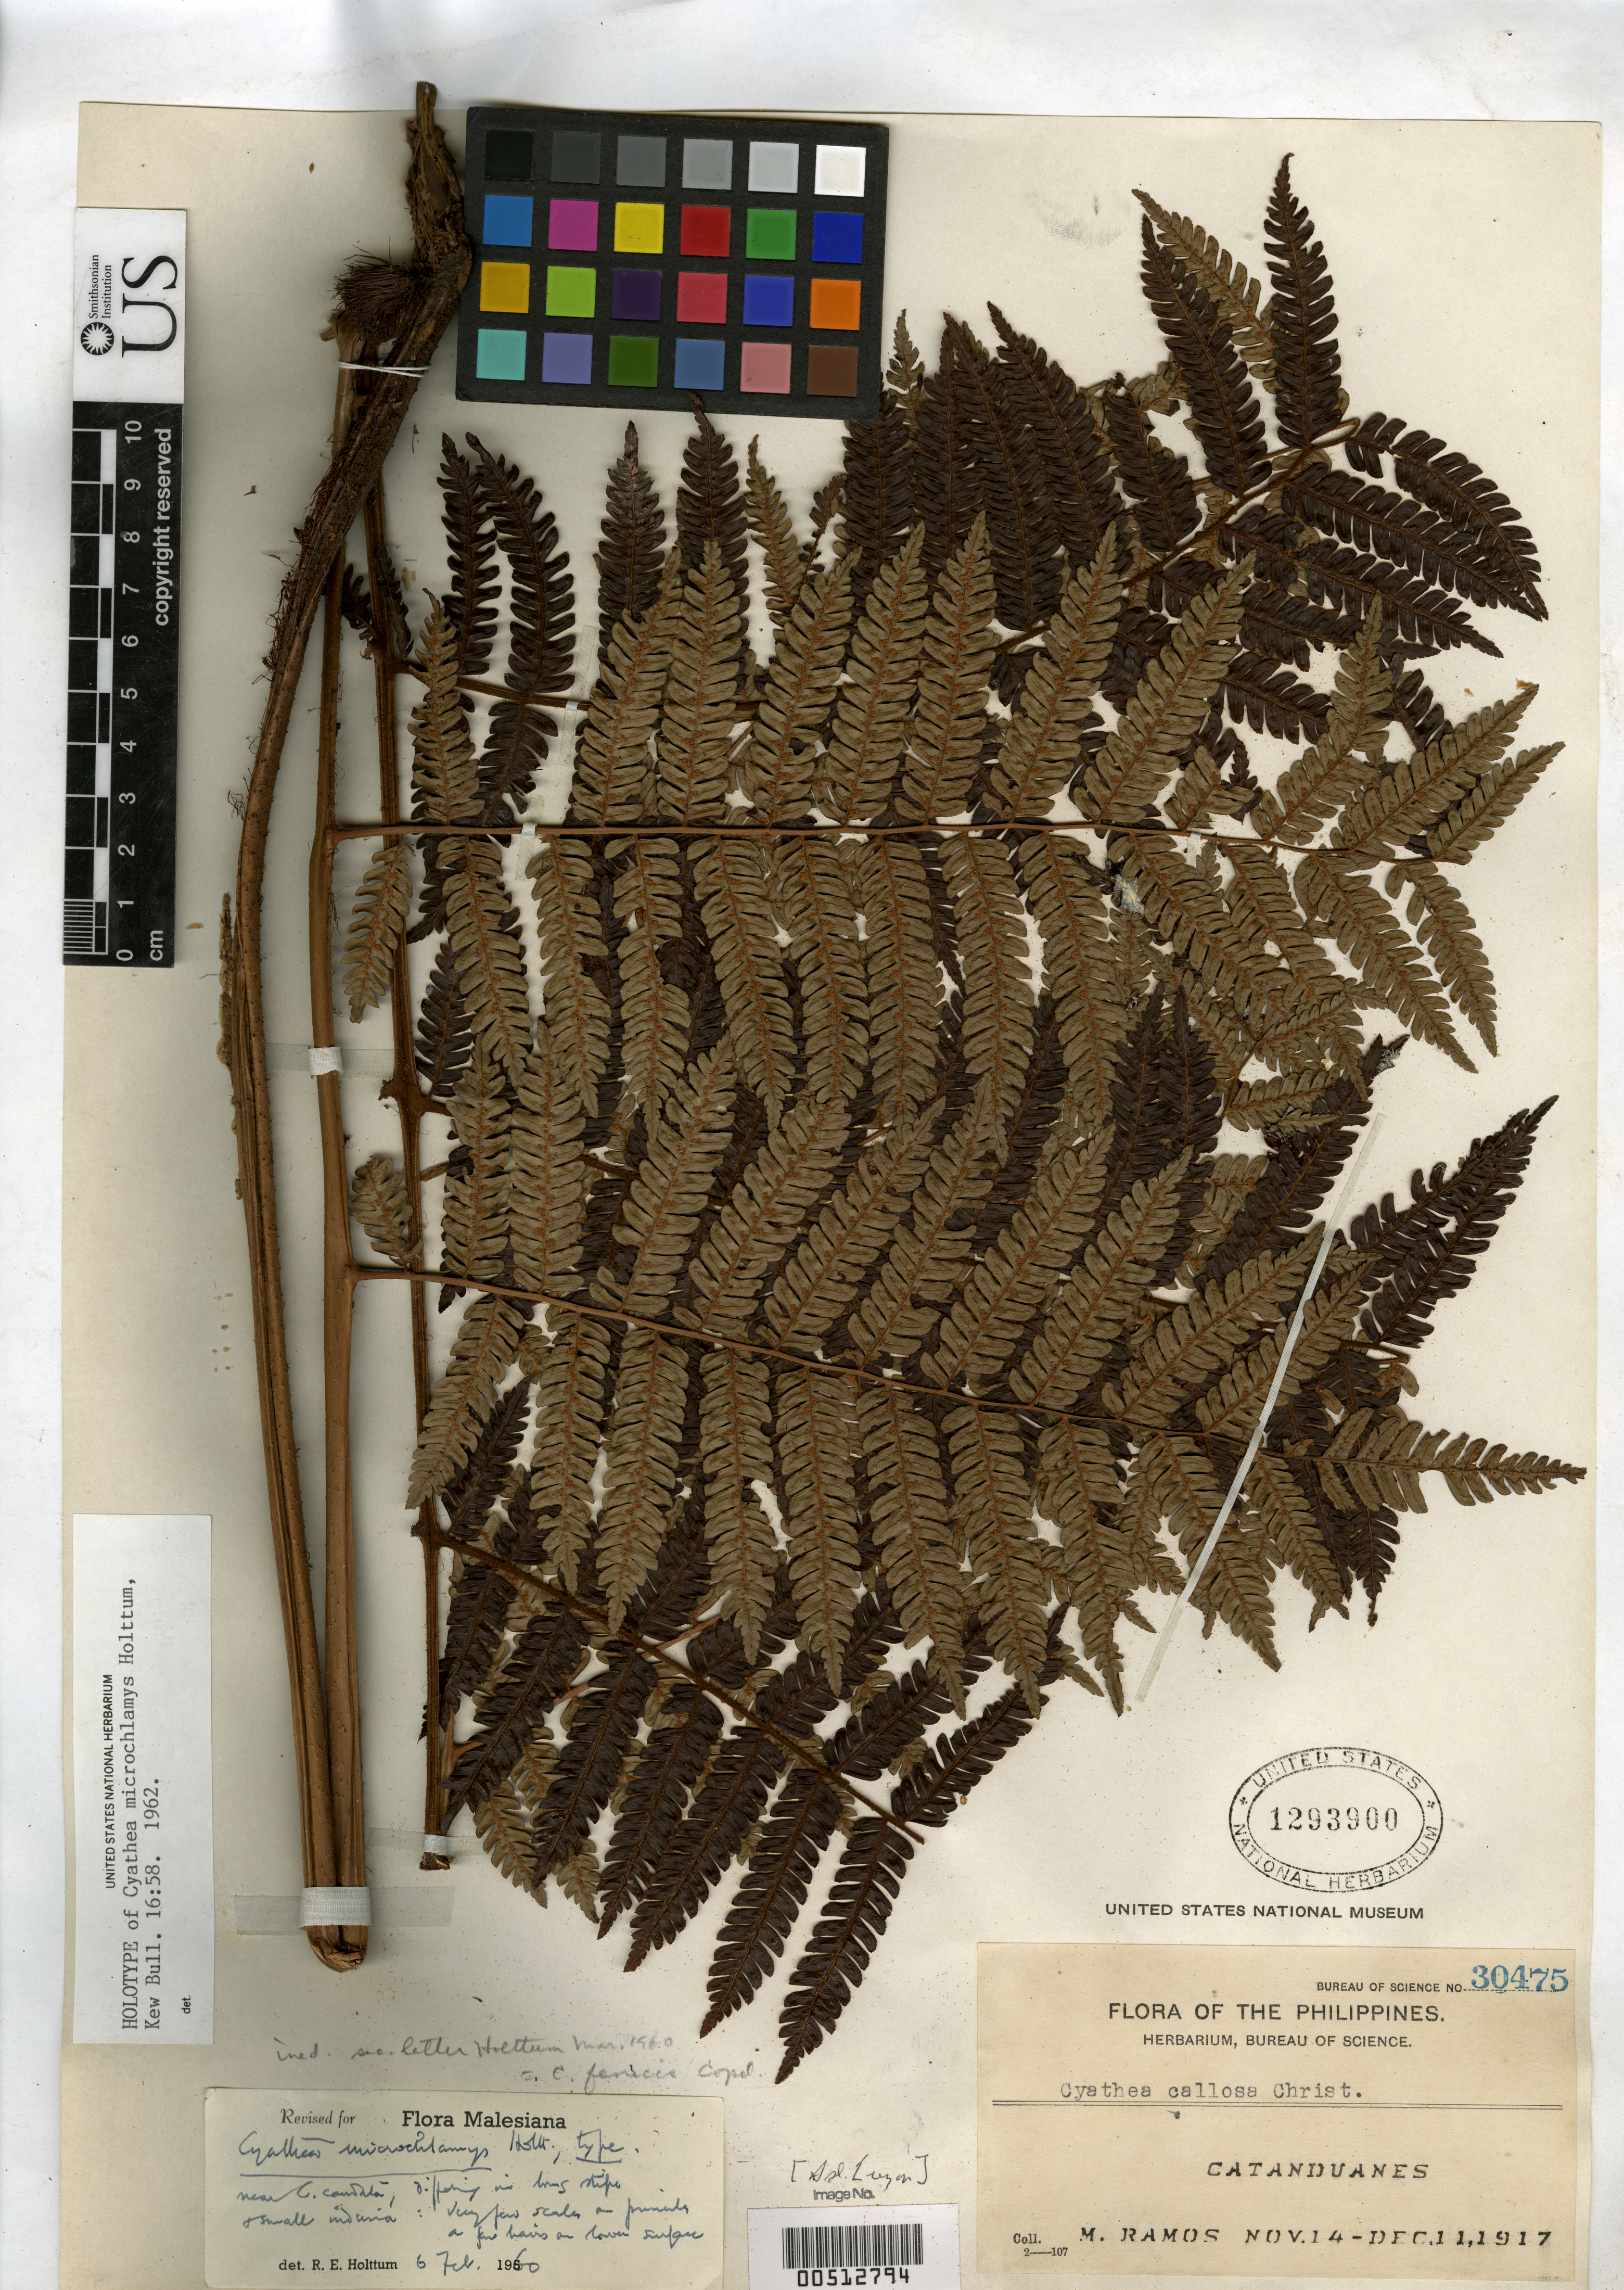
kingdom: Plantae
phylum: Tracheophyta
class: Polypodiopsida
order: Cyatheales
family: Cyatheaceae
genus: Cyathea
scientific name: Cyathea microchlamys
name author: Holttum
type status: Holotype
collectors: M. Ramos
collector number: Bur. Sci. 30475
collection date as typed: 14 Nov 1917 to 11 Dec 1917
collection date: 1917-11-14/1917-12-11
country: Philippines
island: Luzon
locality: Catanduanes.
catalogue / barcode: US 1293900